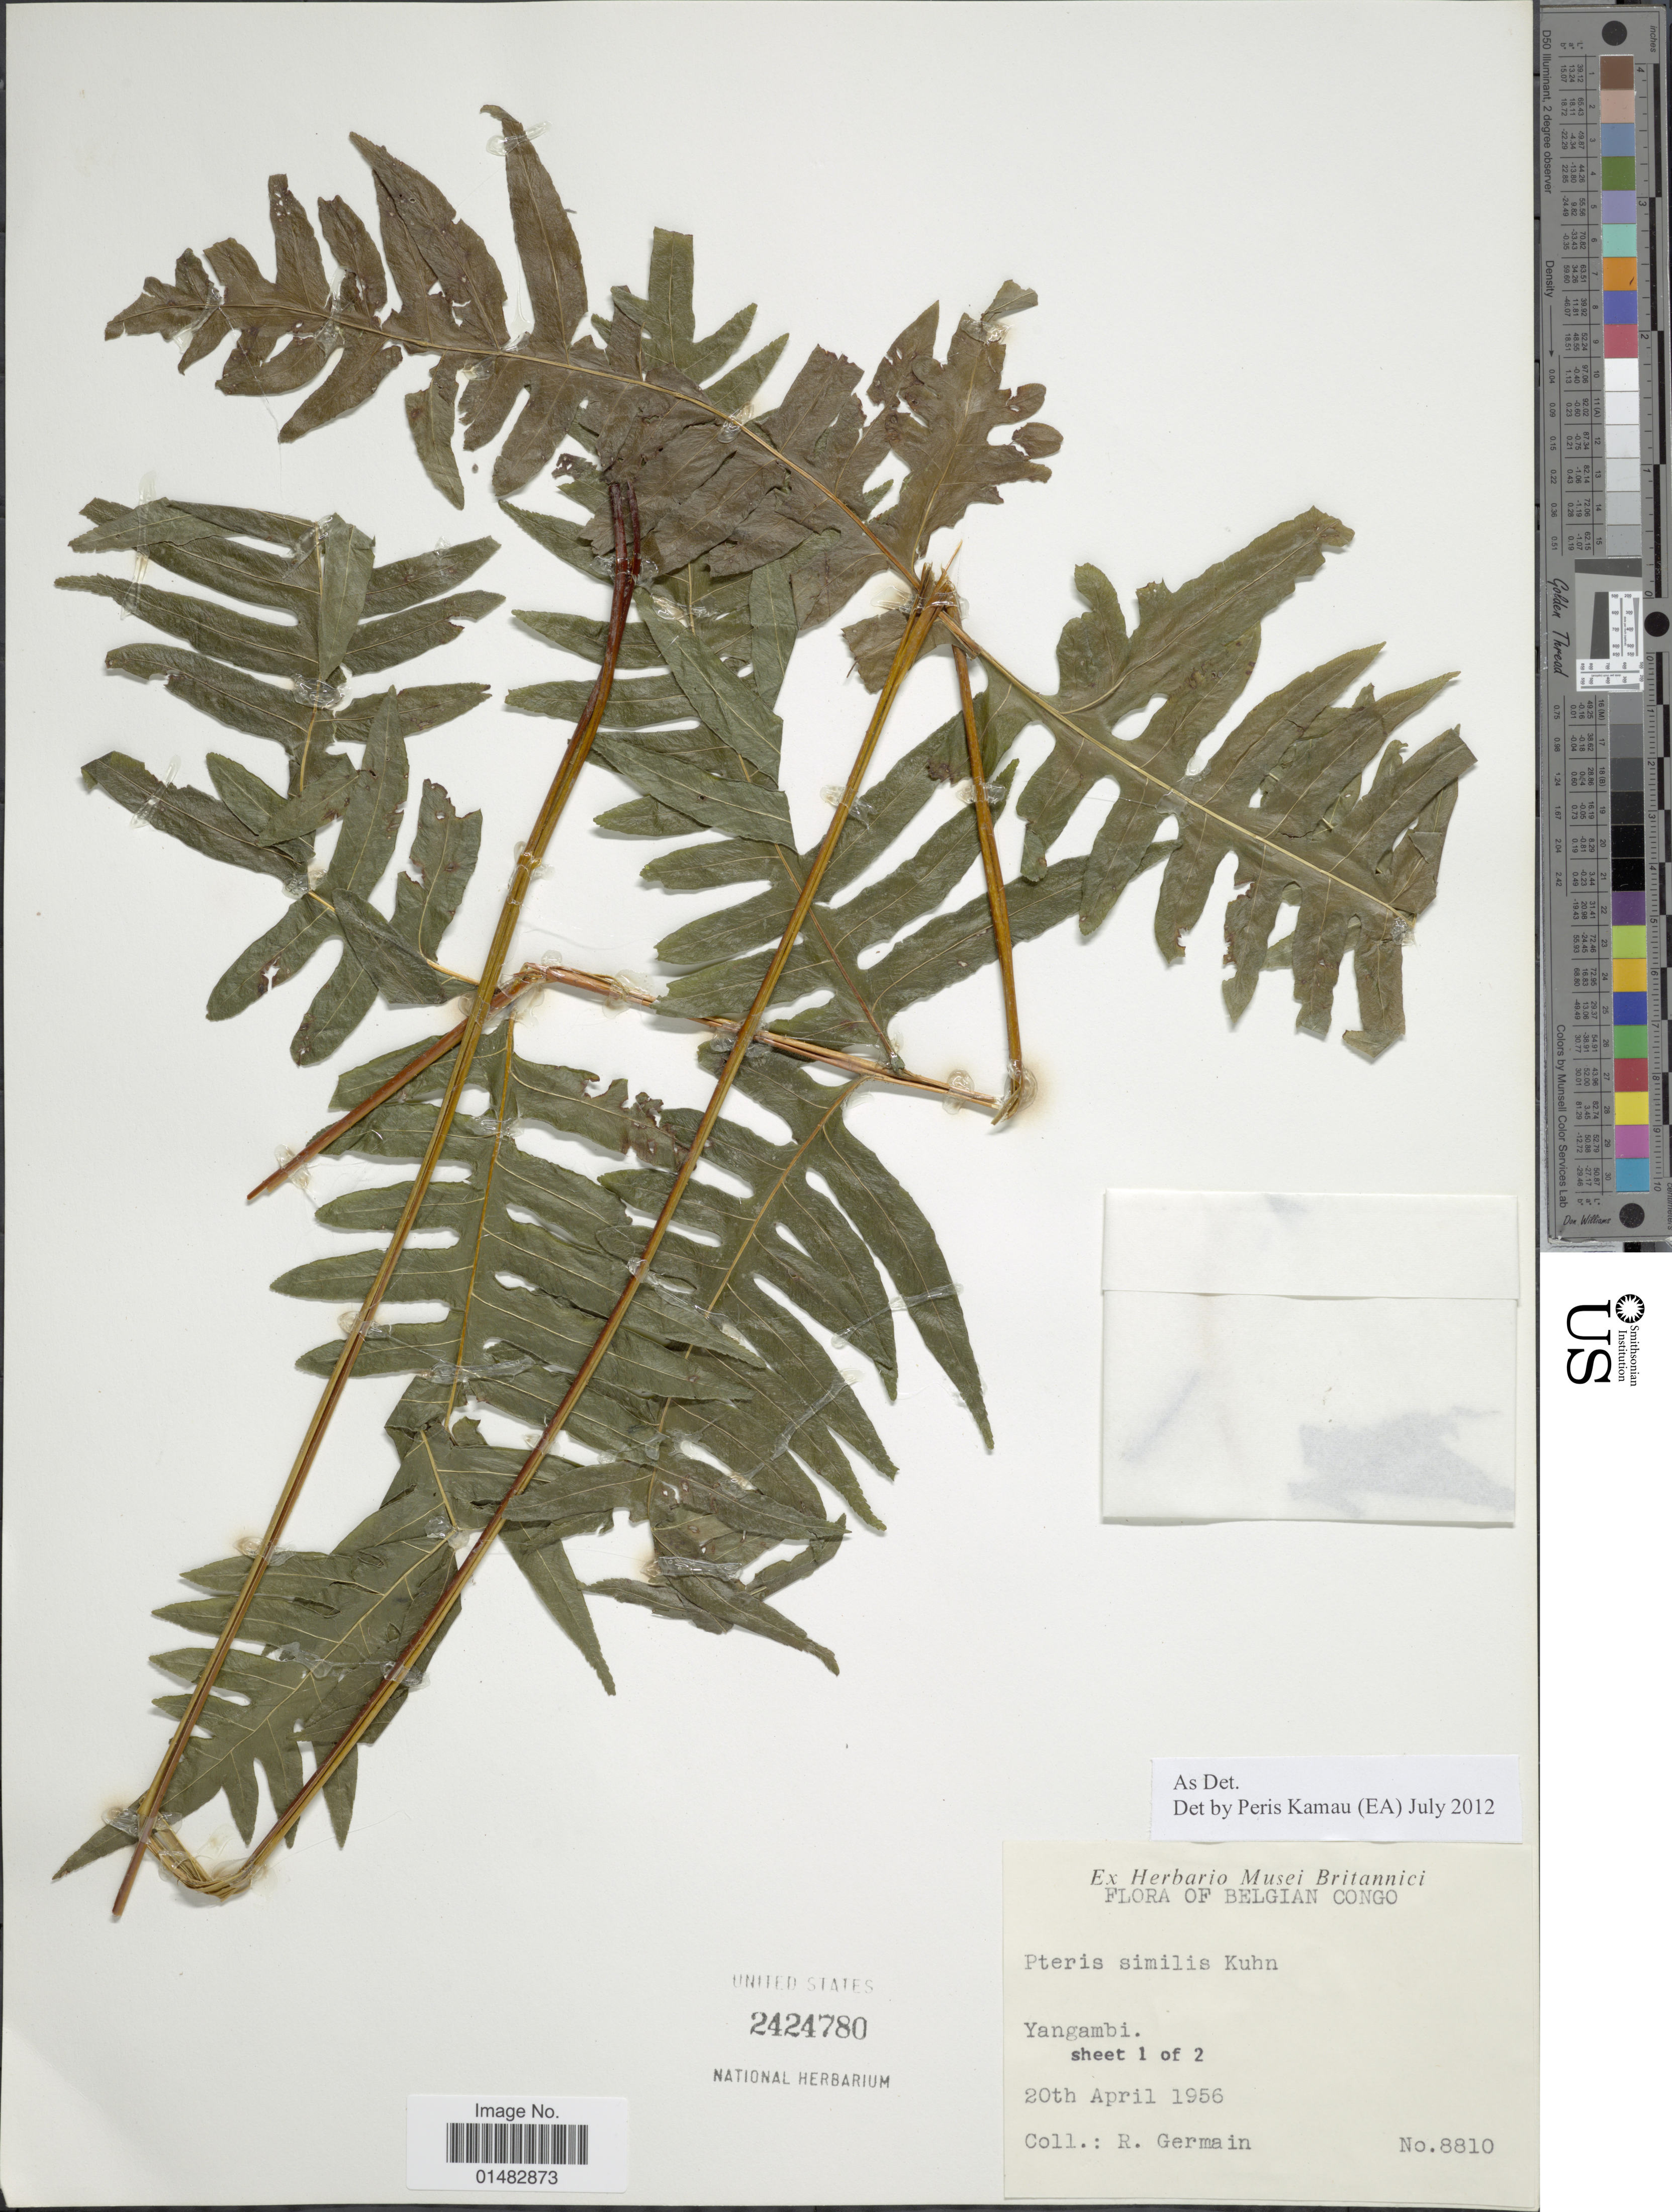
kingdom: Plantae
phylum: Tracheophyta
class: Polypodiopsida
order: Polypodiales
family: Pteridaceae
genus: Pteris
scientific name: Pteris similis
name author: Kuhn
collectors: R. Germain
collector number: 8810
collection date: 1956-04-20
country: Congo, Democratic Republic of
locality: Belgian Congo, Yangambi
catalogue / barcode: US 2424780